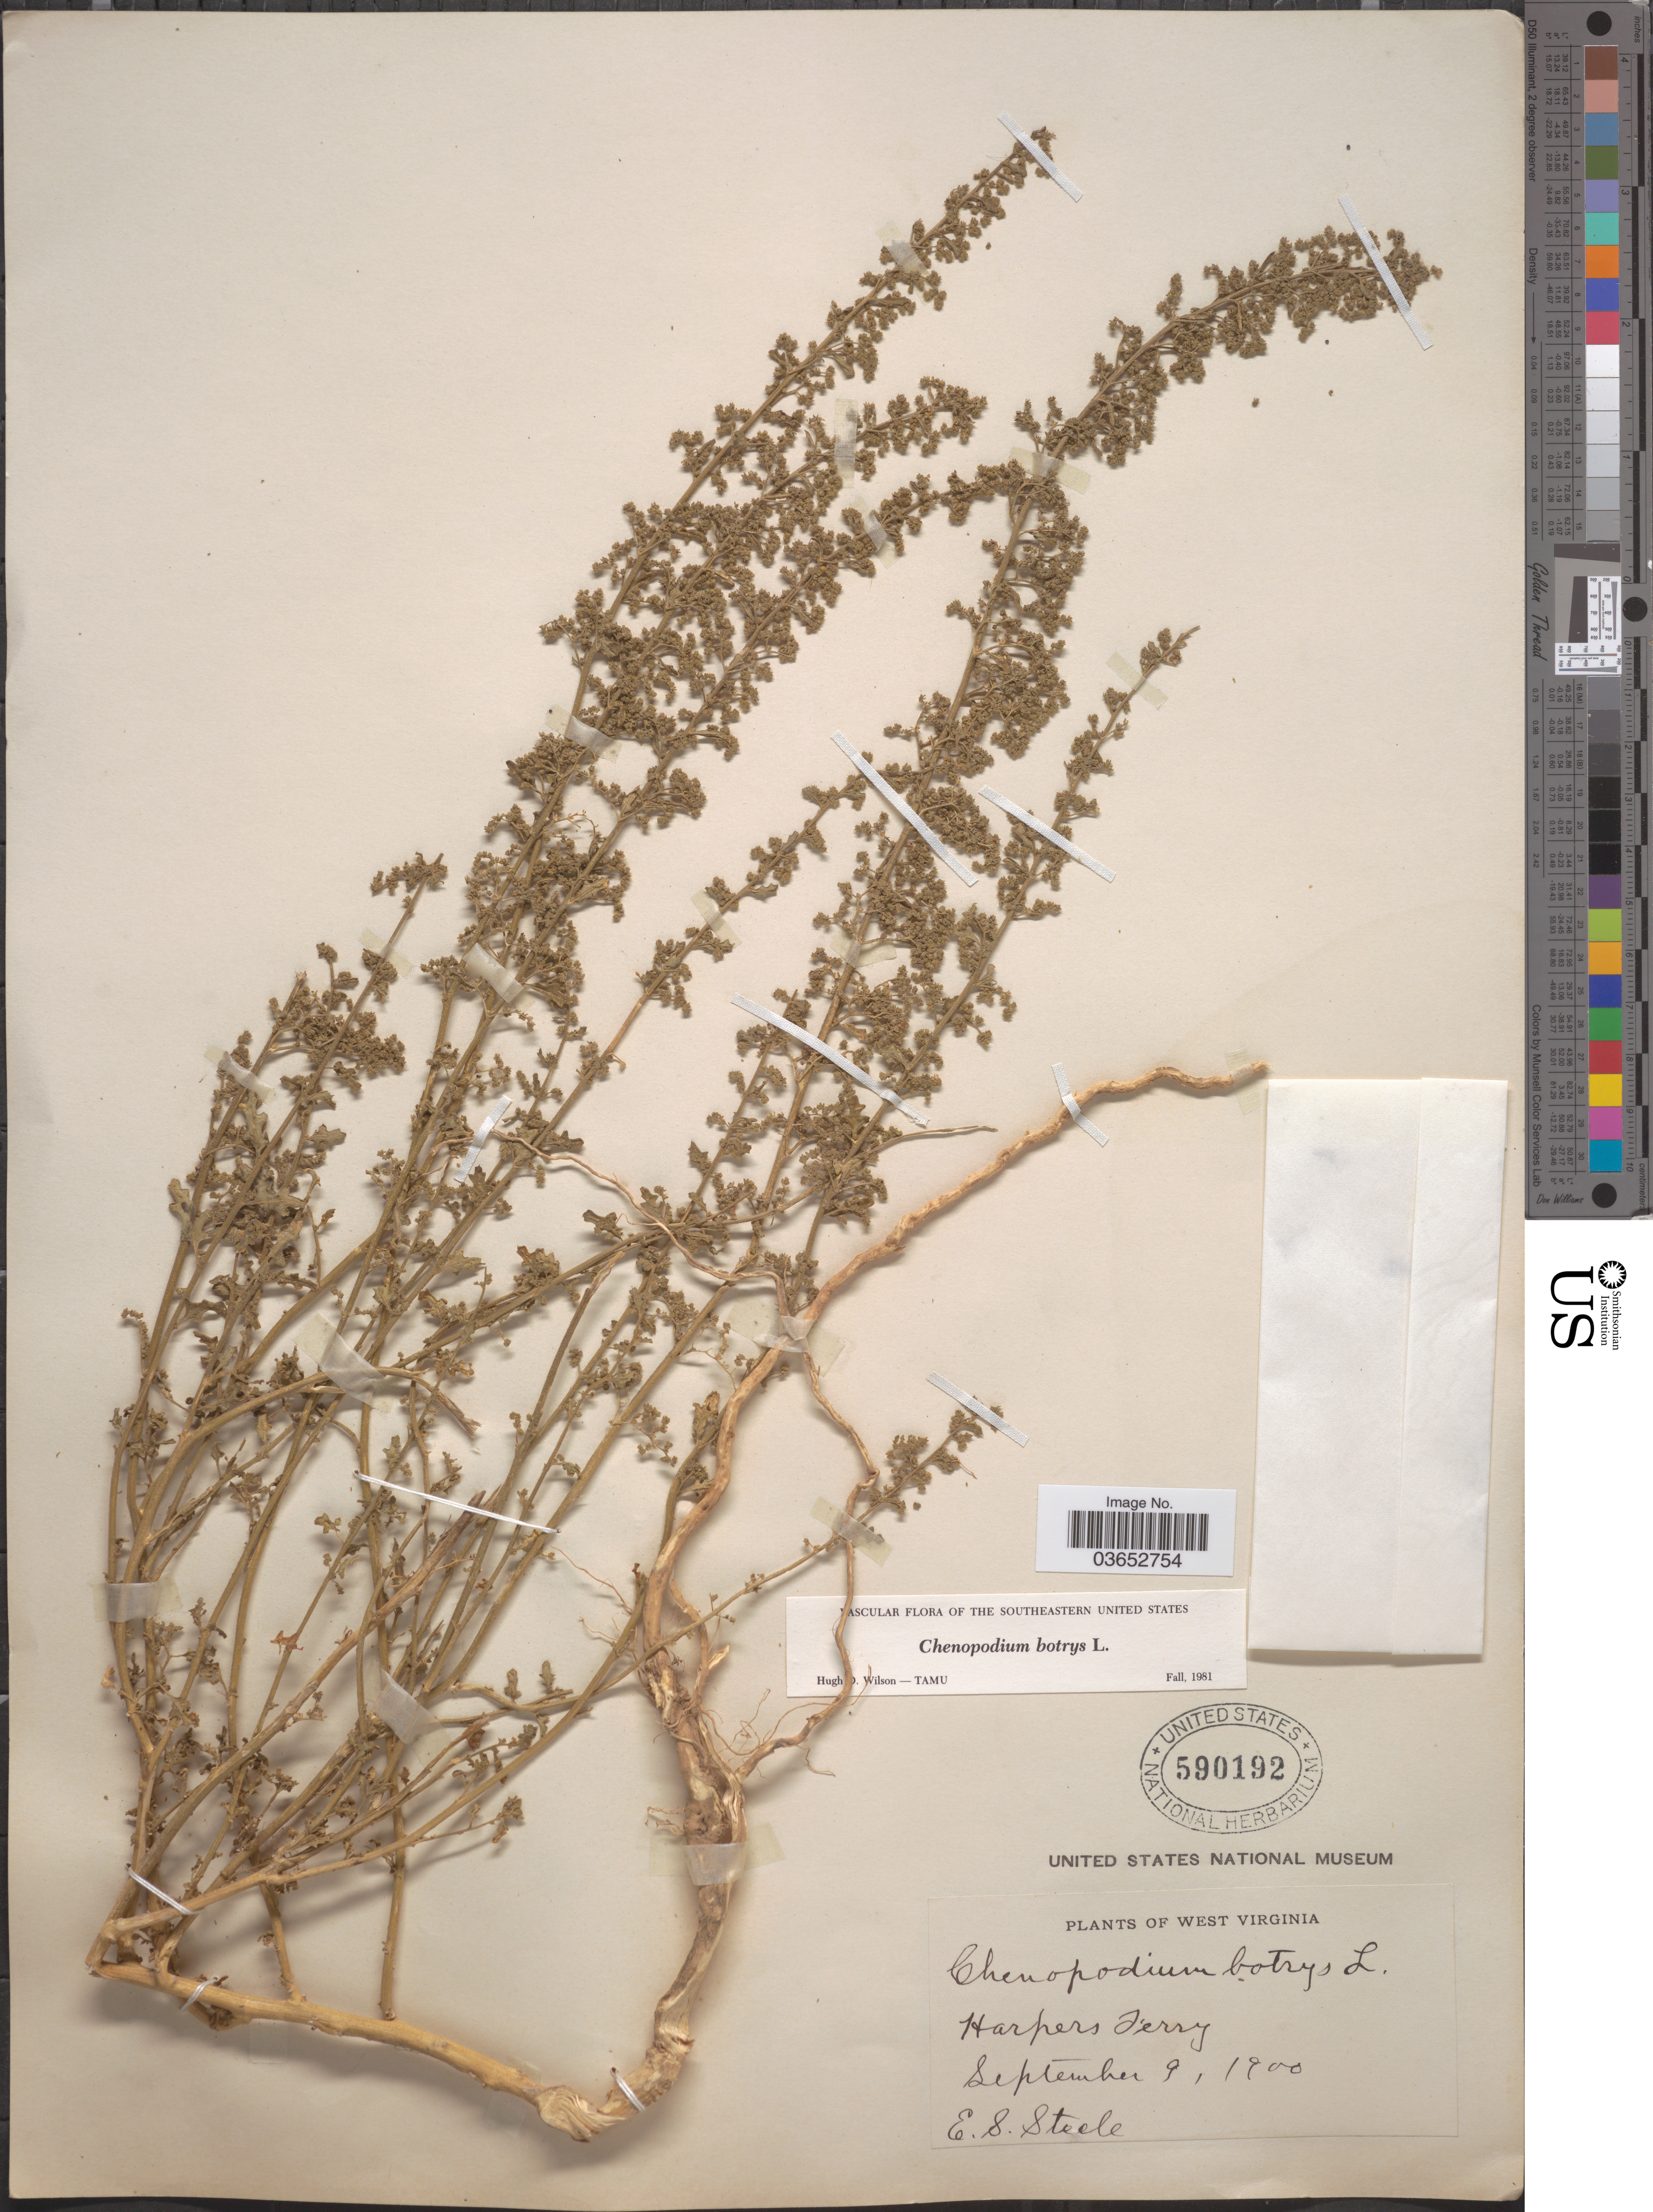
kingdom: Plantae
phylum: Tracheophyta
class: Magnoliopsida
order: Caryophyllales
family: Amaranthaceae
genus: Chenopodium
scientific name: Chenopodium botrys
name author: L.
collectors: E. Steele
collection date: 1900-09-09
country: United States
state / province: West Virginia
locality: Harpers Ferry.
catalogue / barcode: US 590192